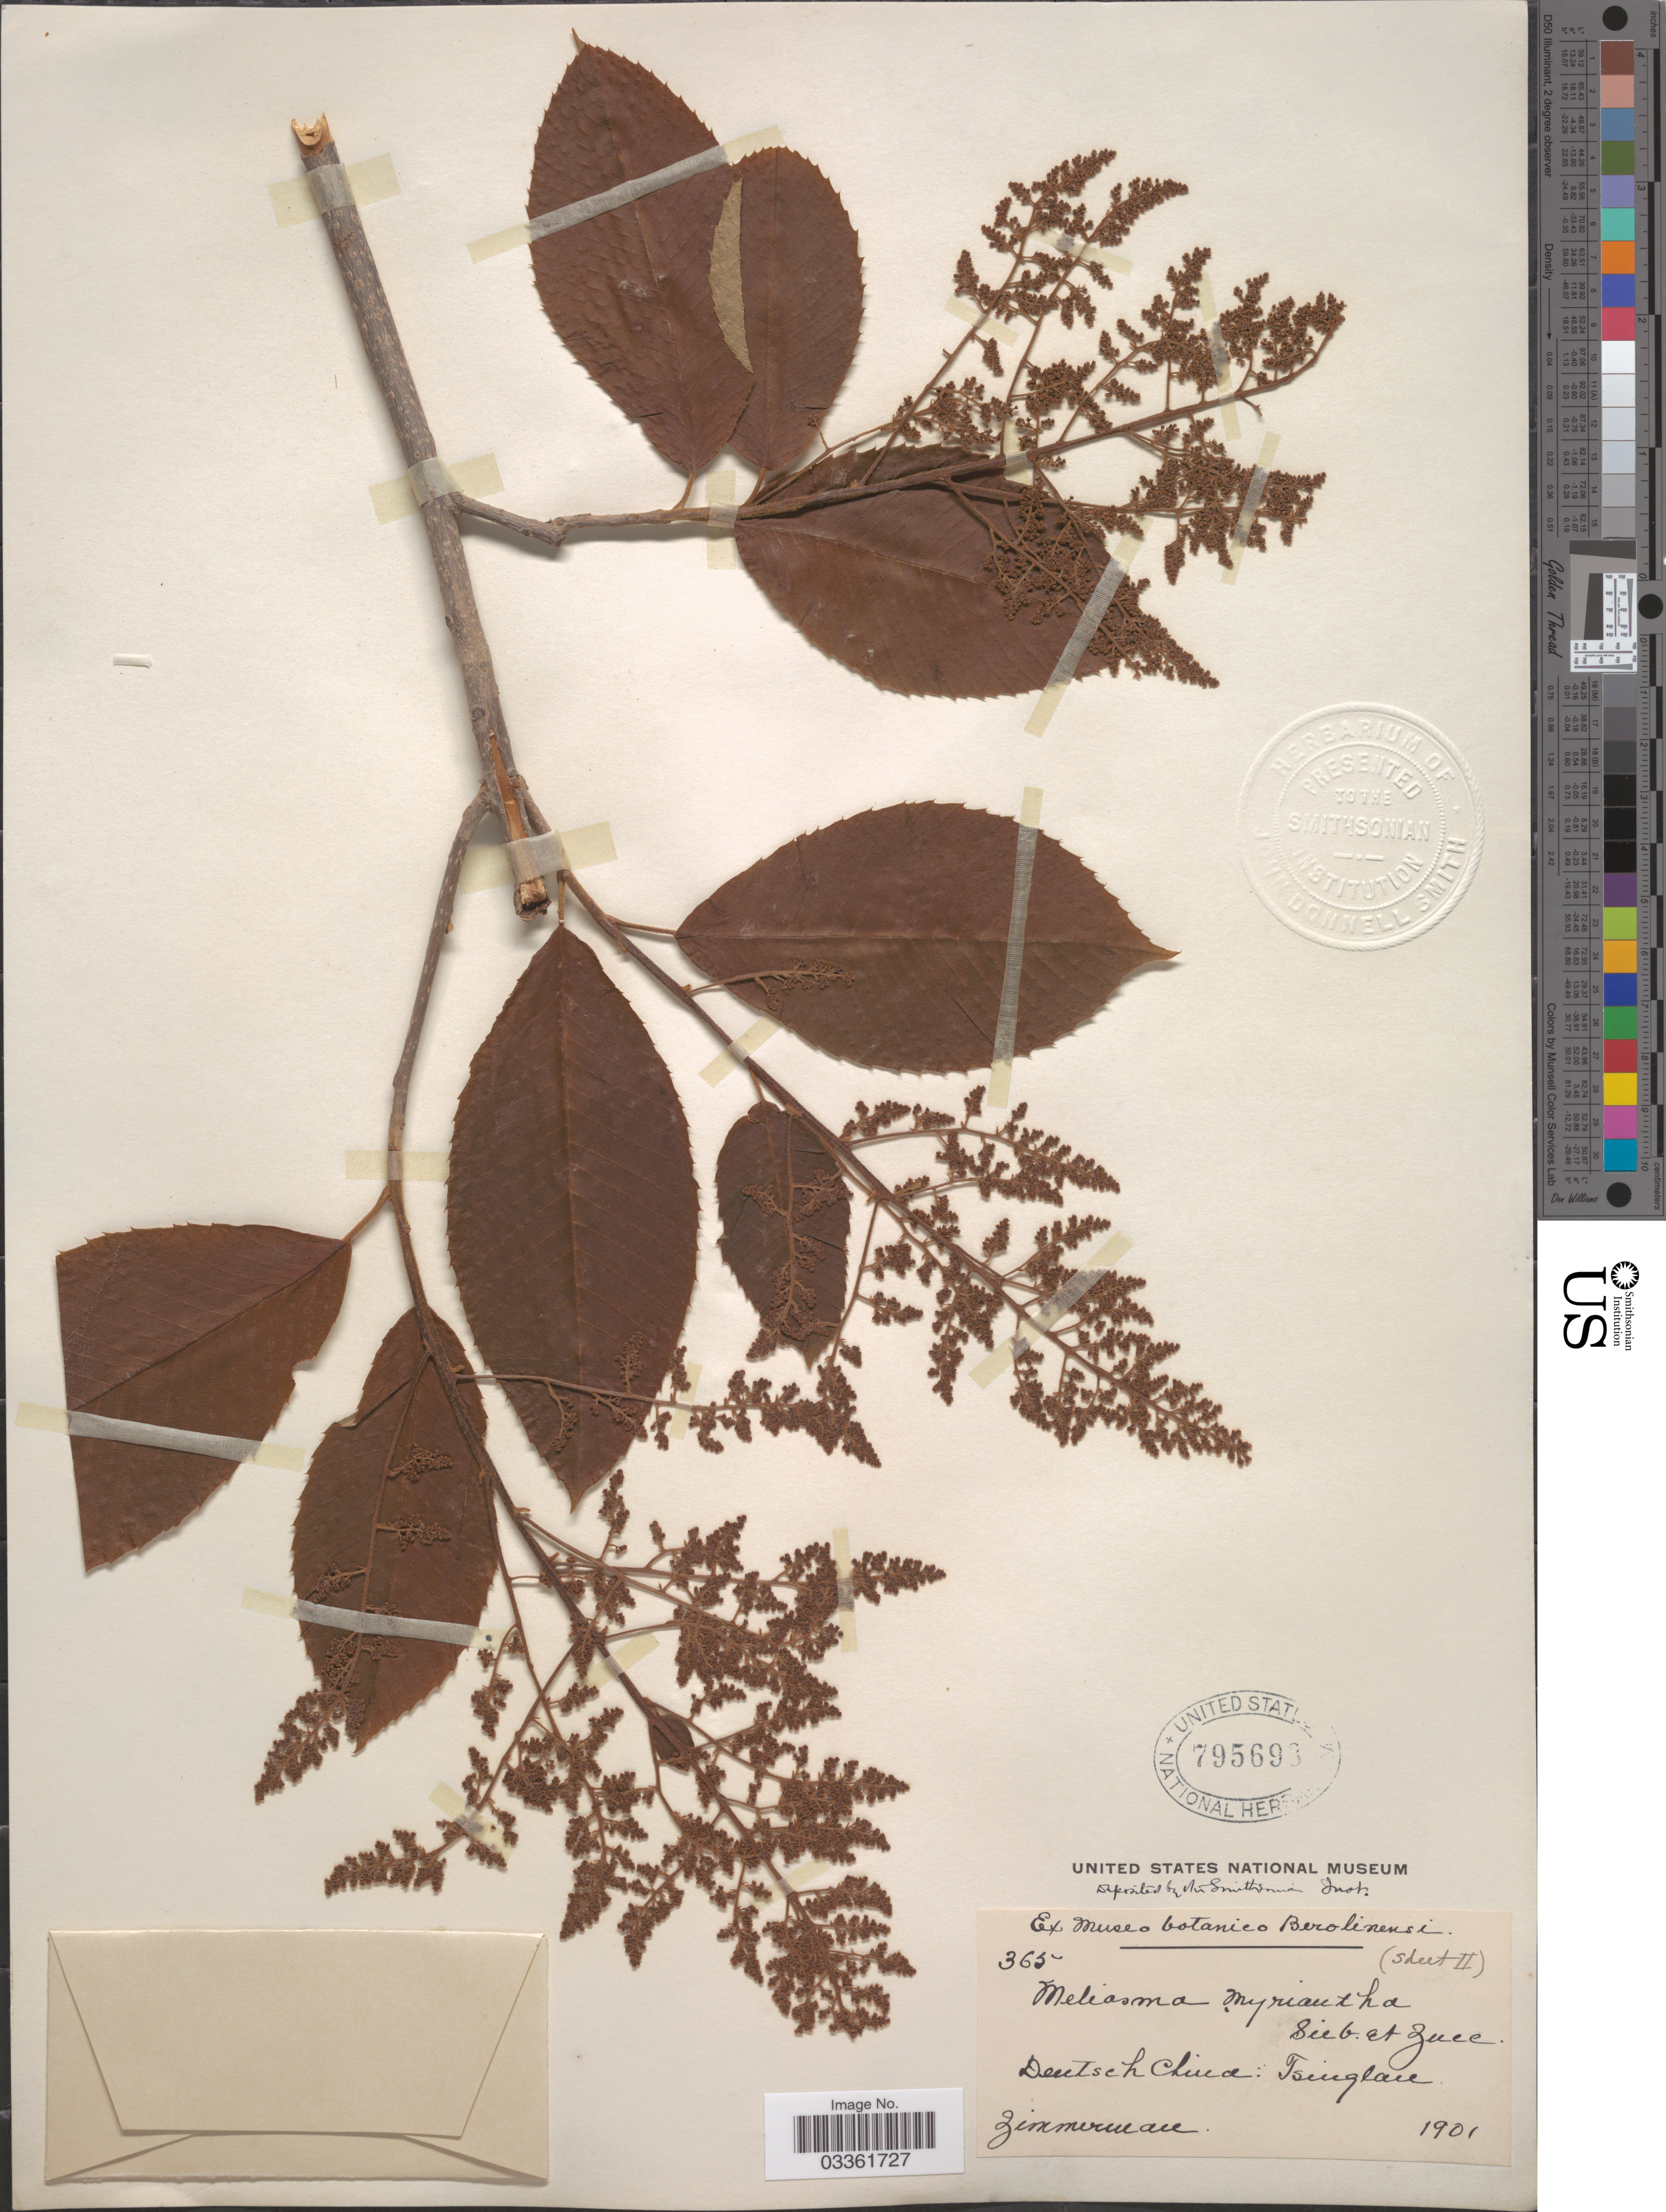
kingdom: Plantae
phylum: Tracheophyta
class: Magnoliopsida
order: Proteales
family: Sabiaceae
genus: Meliosma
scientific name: Meliosma myriantha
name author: Siebold & Zucc.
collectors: -. Zimmermann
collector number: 365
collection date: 1901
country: China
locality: Deutsch China: Tsingtao.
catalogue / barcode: US 795693